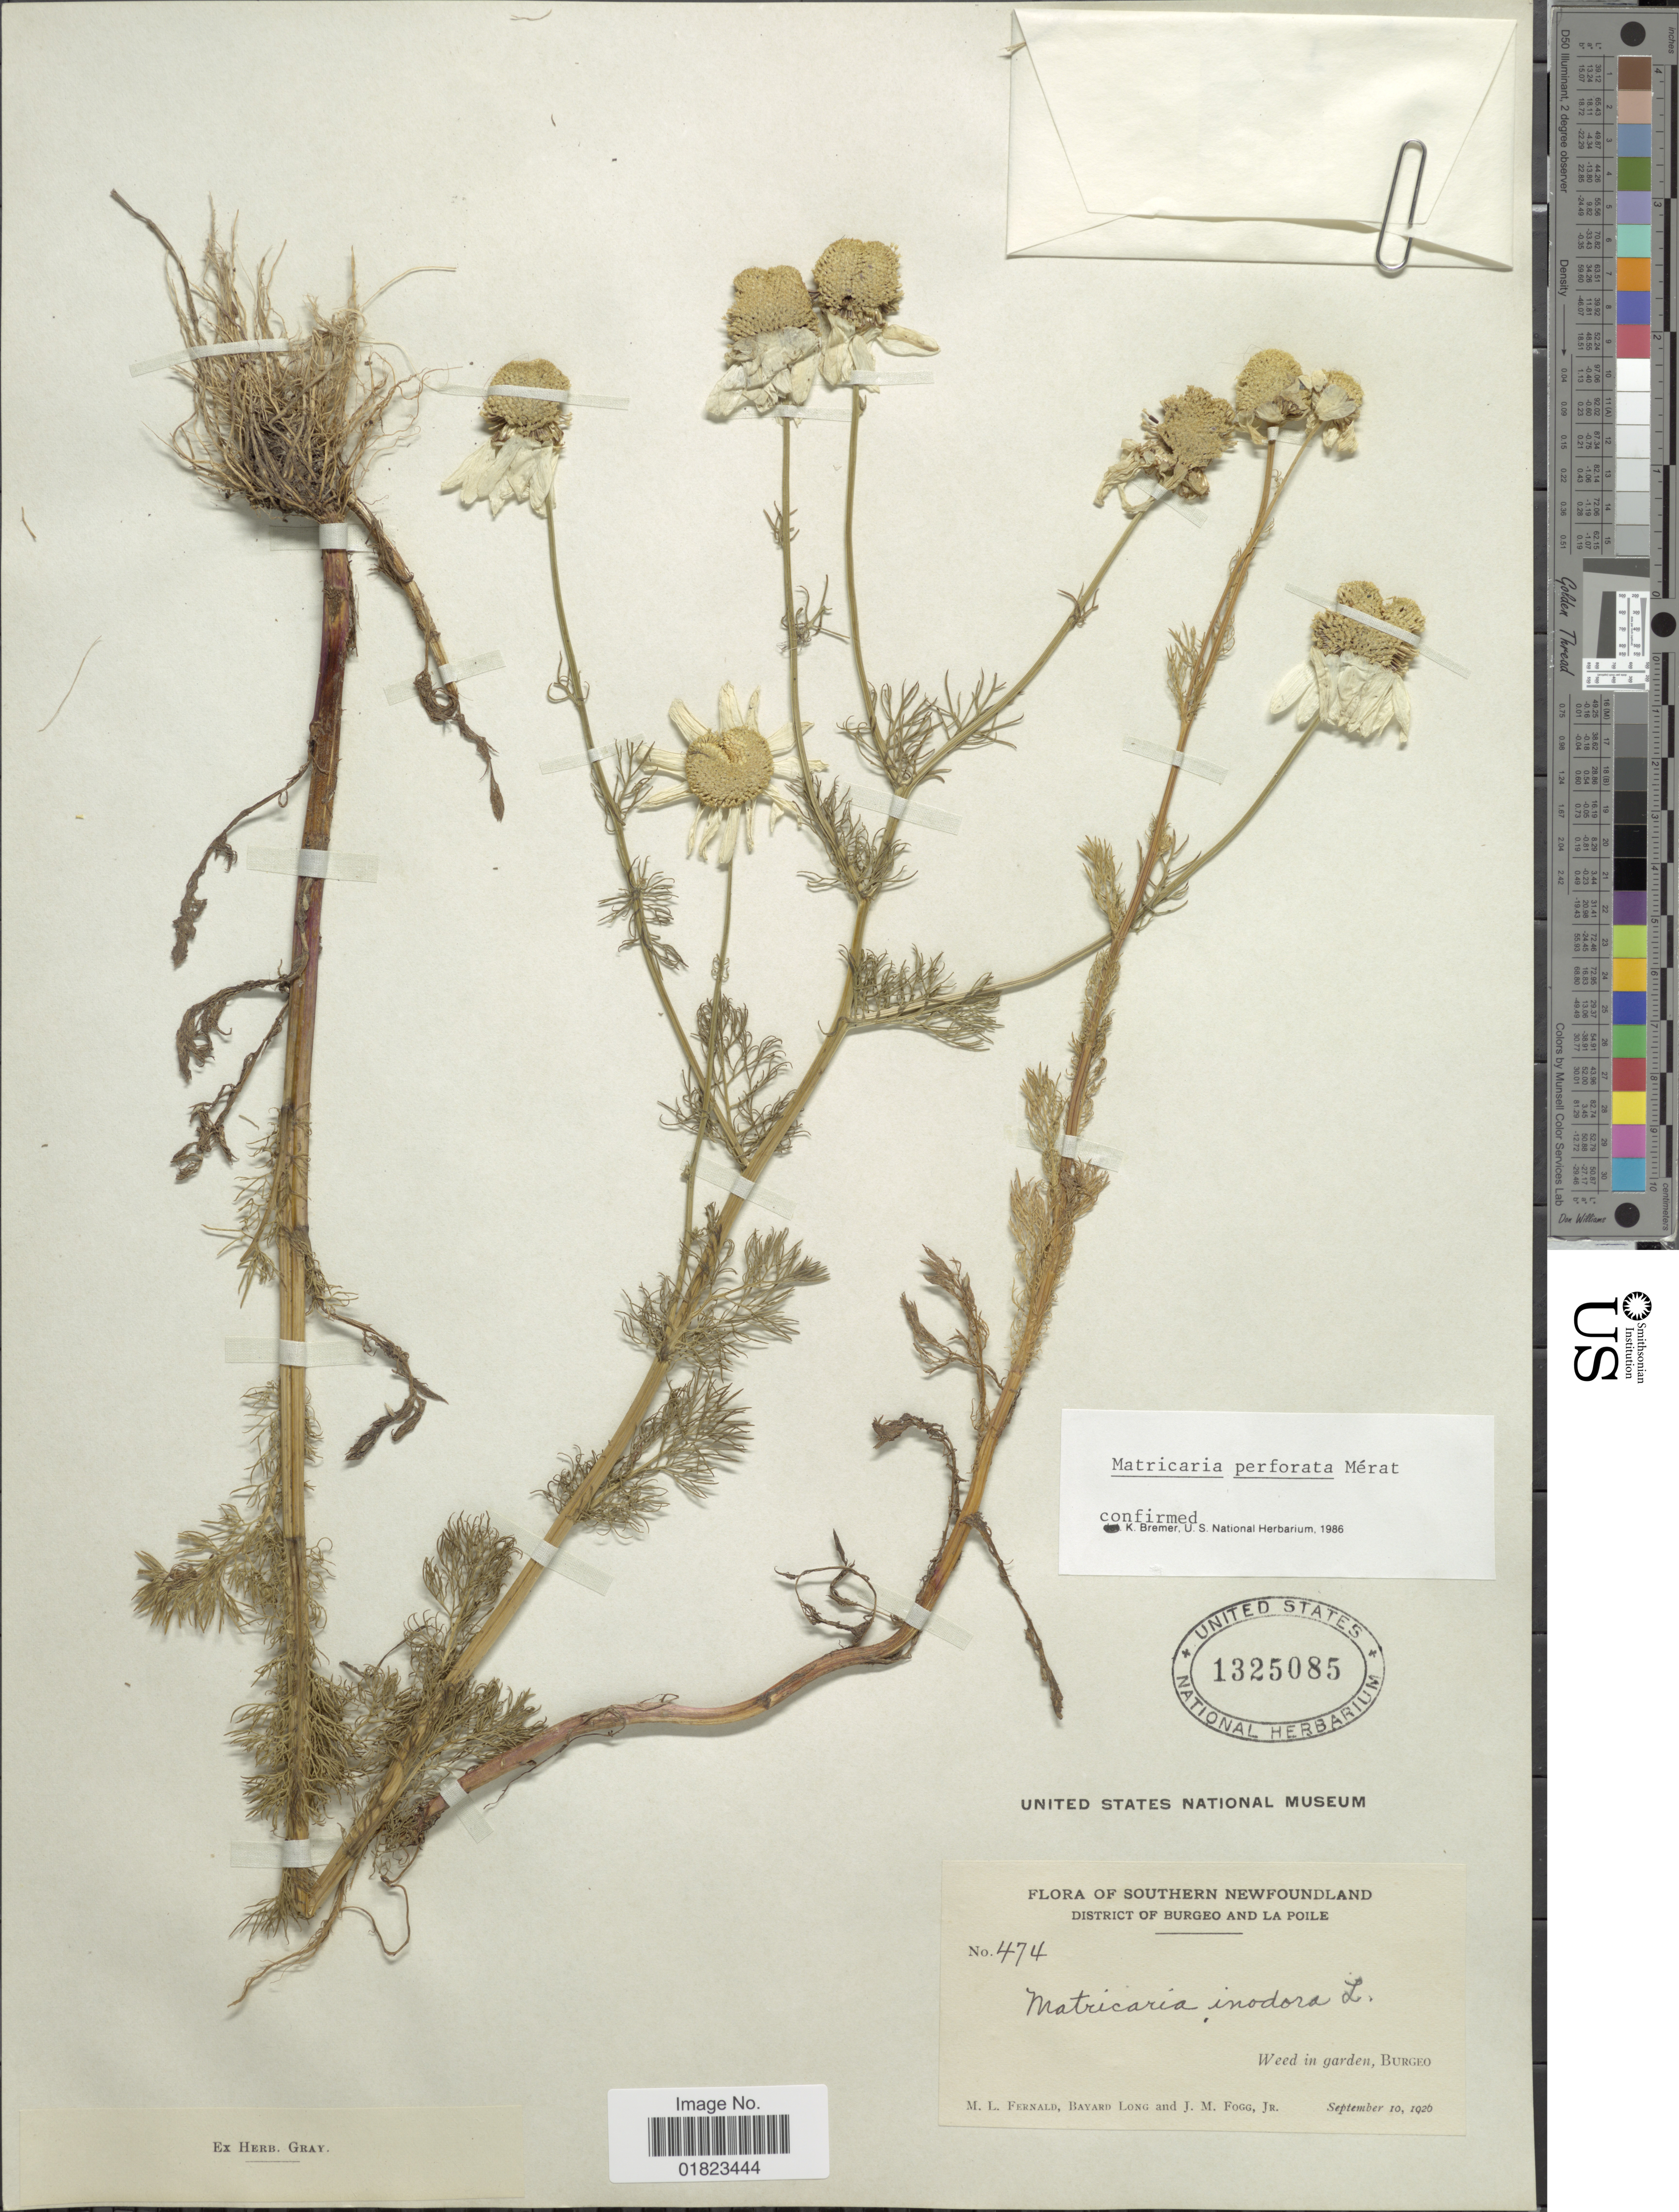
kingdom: Plantae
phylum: Tracheophyta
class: Magnoliopsida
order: Asterales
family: Asteraceae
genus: Tripleurospermum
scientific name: Tripleurospermum perforatum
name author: (Mérat) Laínz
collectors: M. L. Fernald, B. Long & J. Fogg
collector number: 474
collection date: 1926-09-10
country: Canada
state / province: Newfoundland and Labrador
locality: Southern Newfoundland. District of Burgeo and La Poile. Burgeo.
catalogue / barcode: US 1325085